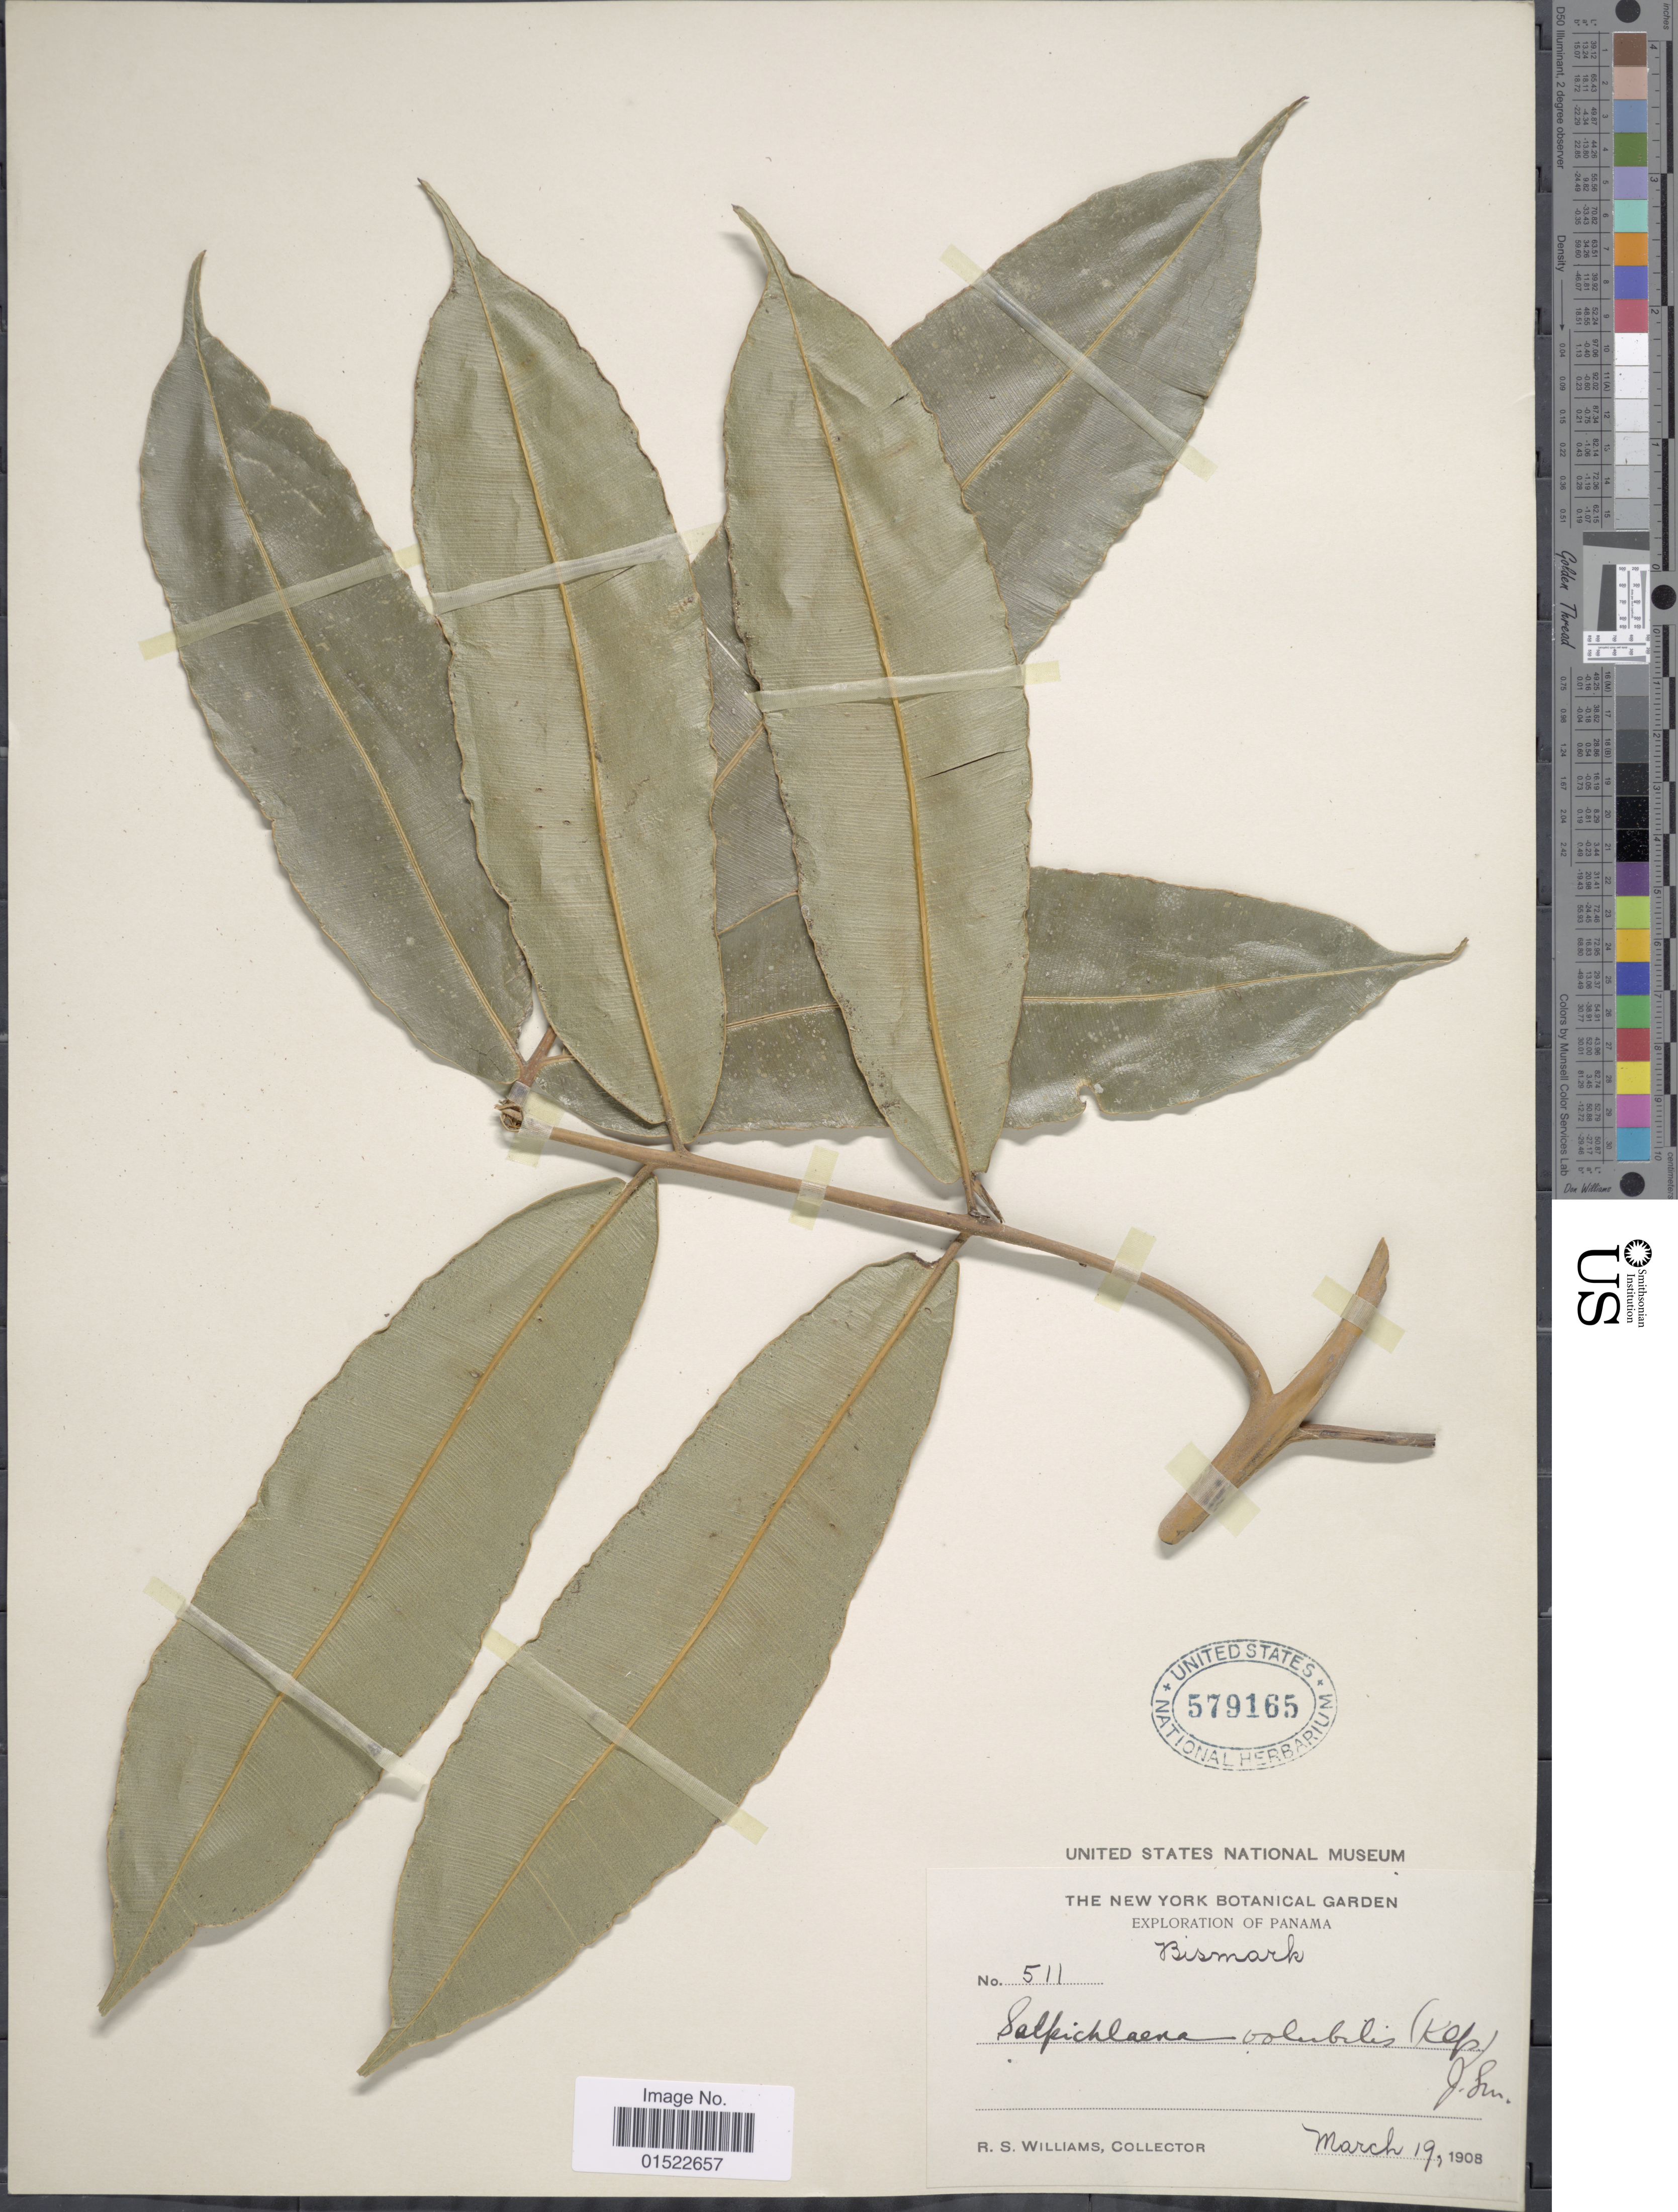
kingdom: Plantae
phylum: Tracheophyta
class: Polypodiopsida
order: Polypodiales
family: Blechnaceae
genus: Salpichlaena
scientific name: Salpichlaena volubilis subsp. volubilis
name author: (Kaulf.) J. Sm.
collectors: R. S. Williams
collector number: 511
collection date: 1908-03-19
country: Panama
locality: Exploration of Panama, Bismark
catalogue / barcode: US 579165